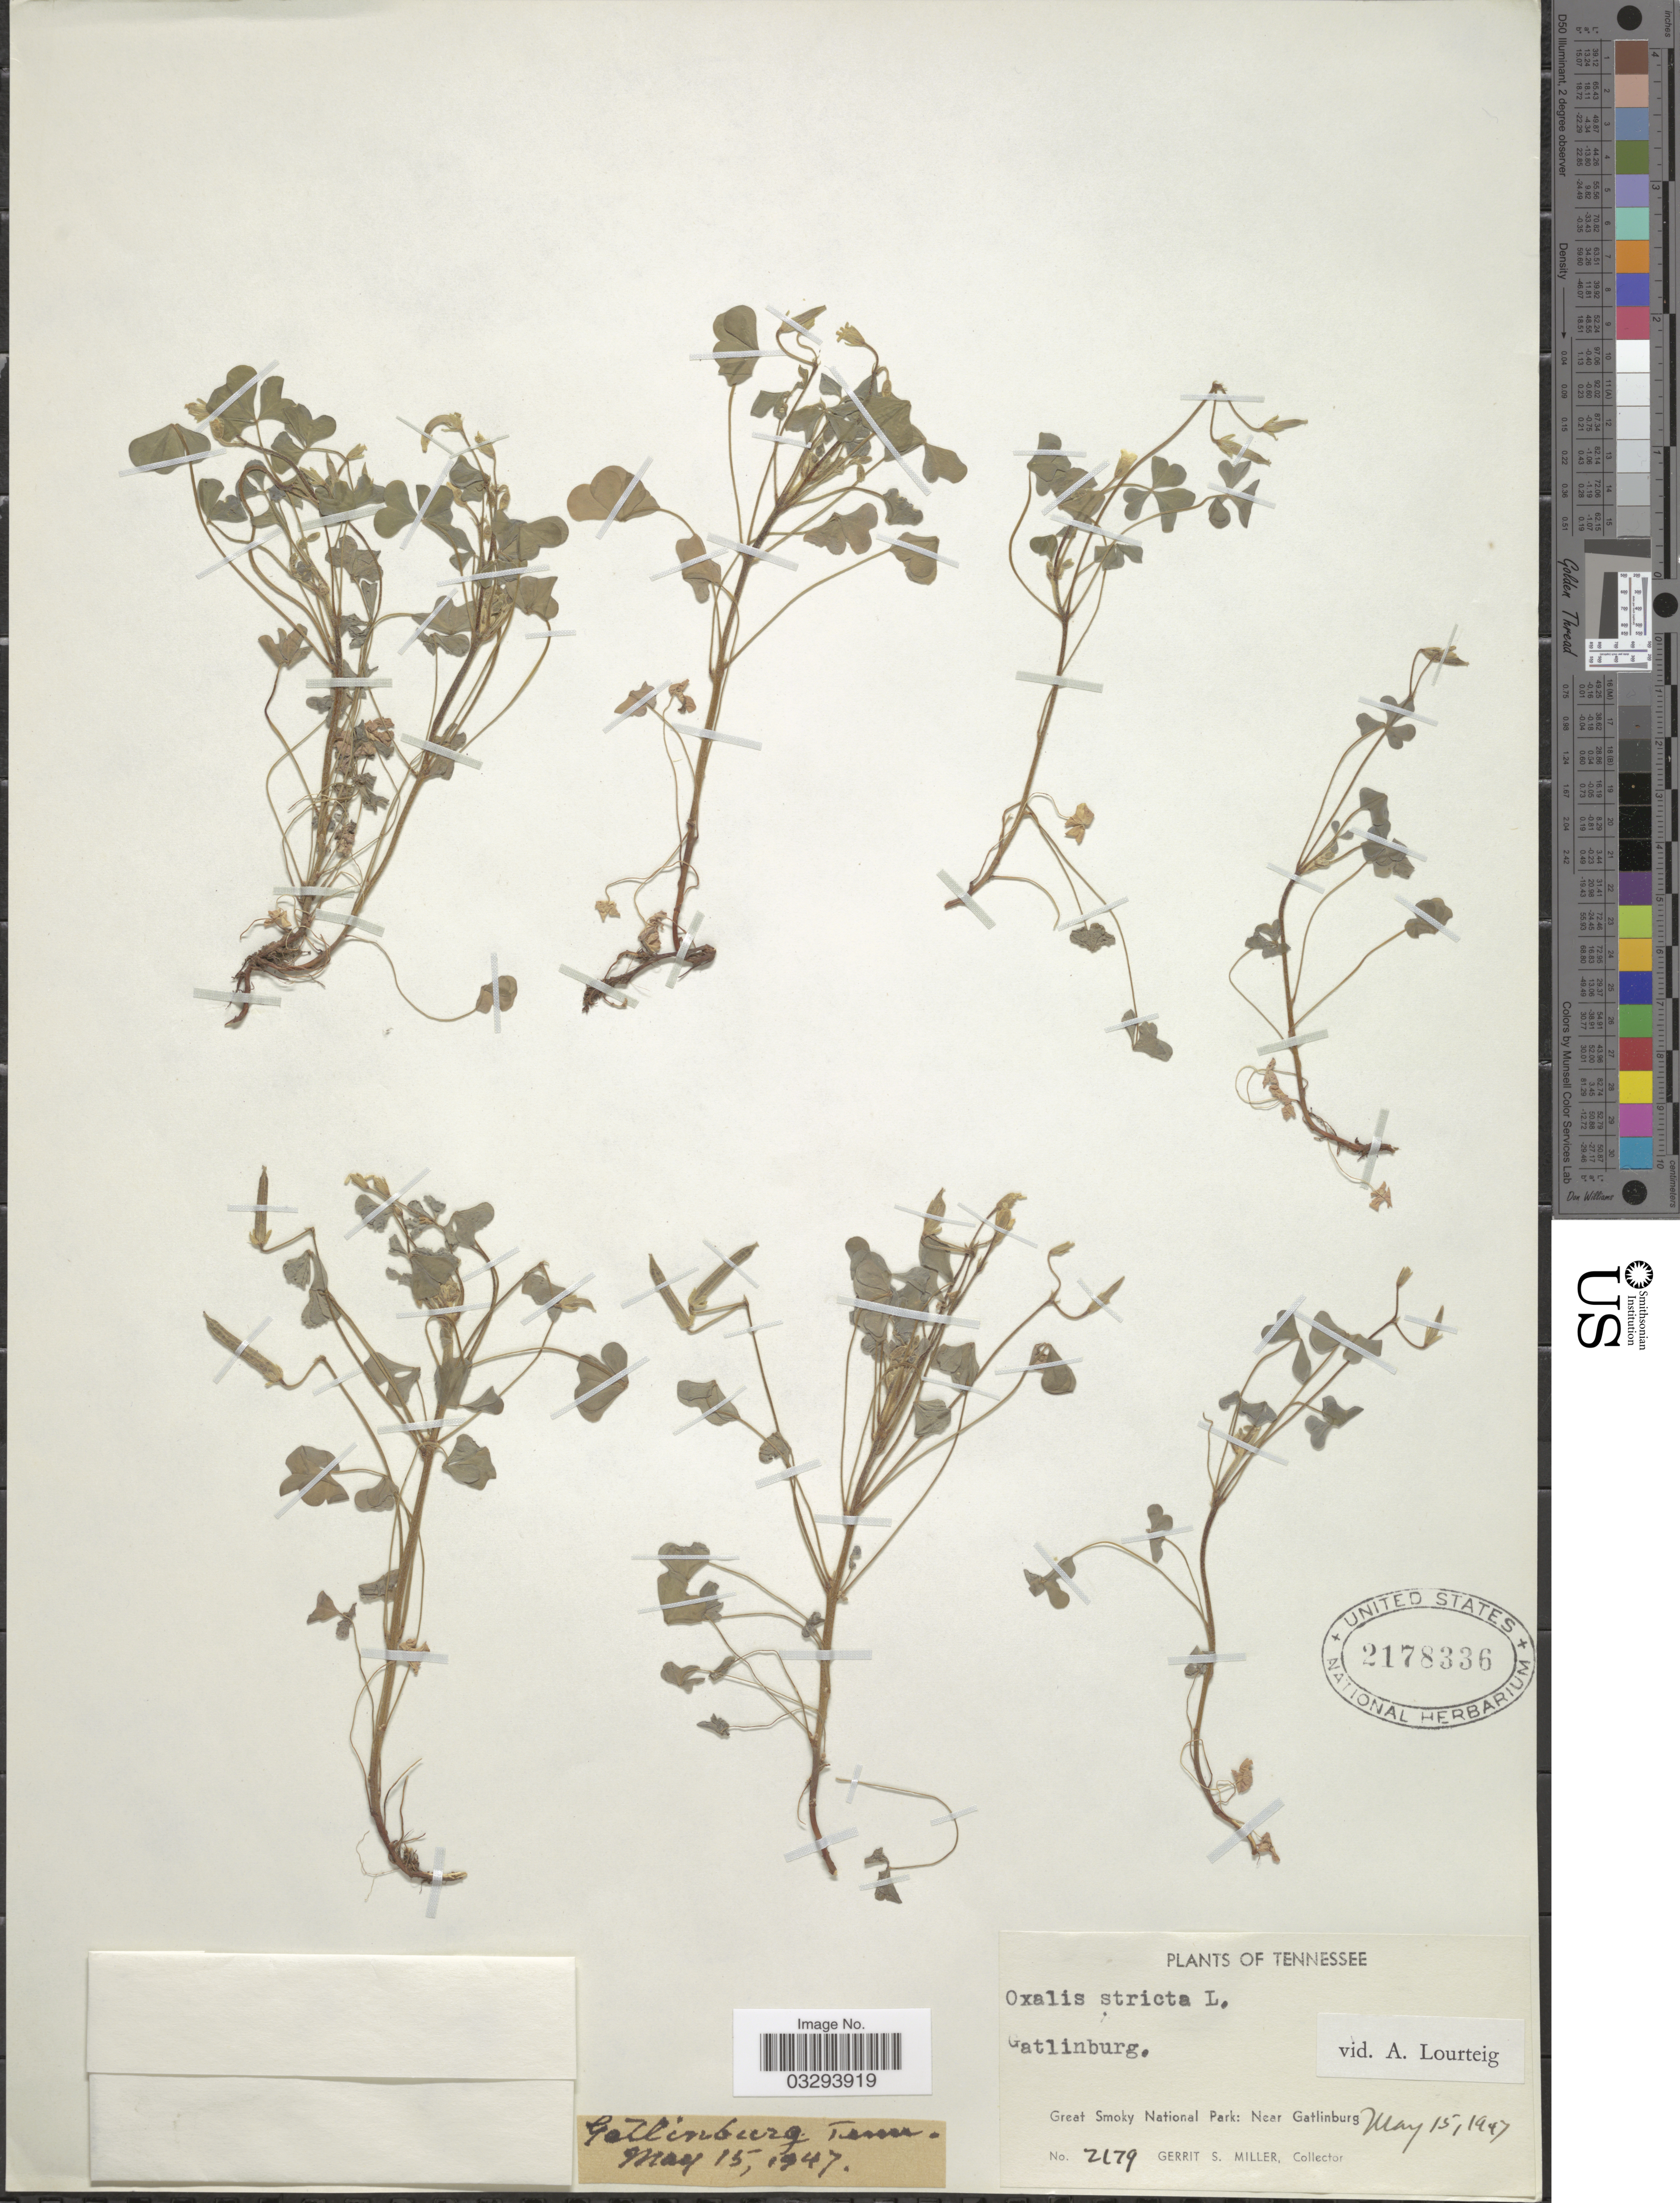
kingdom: Plantae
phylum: Tracheophyta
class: Magnoliopsida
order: Oxalidales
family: Oxalidaceae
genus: Oxalis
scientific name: Oxalis stricta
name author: L.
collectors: G. S. Miller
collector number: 2179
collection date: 1947-05-15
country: United States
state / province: Tennessee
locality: Gatlinburg. Great Smokey National Park: Near Gatlinburg.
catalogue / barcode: US 2178336